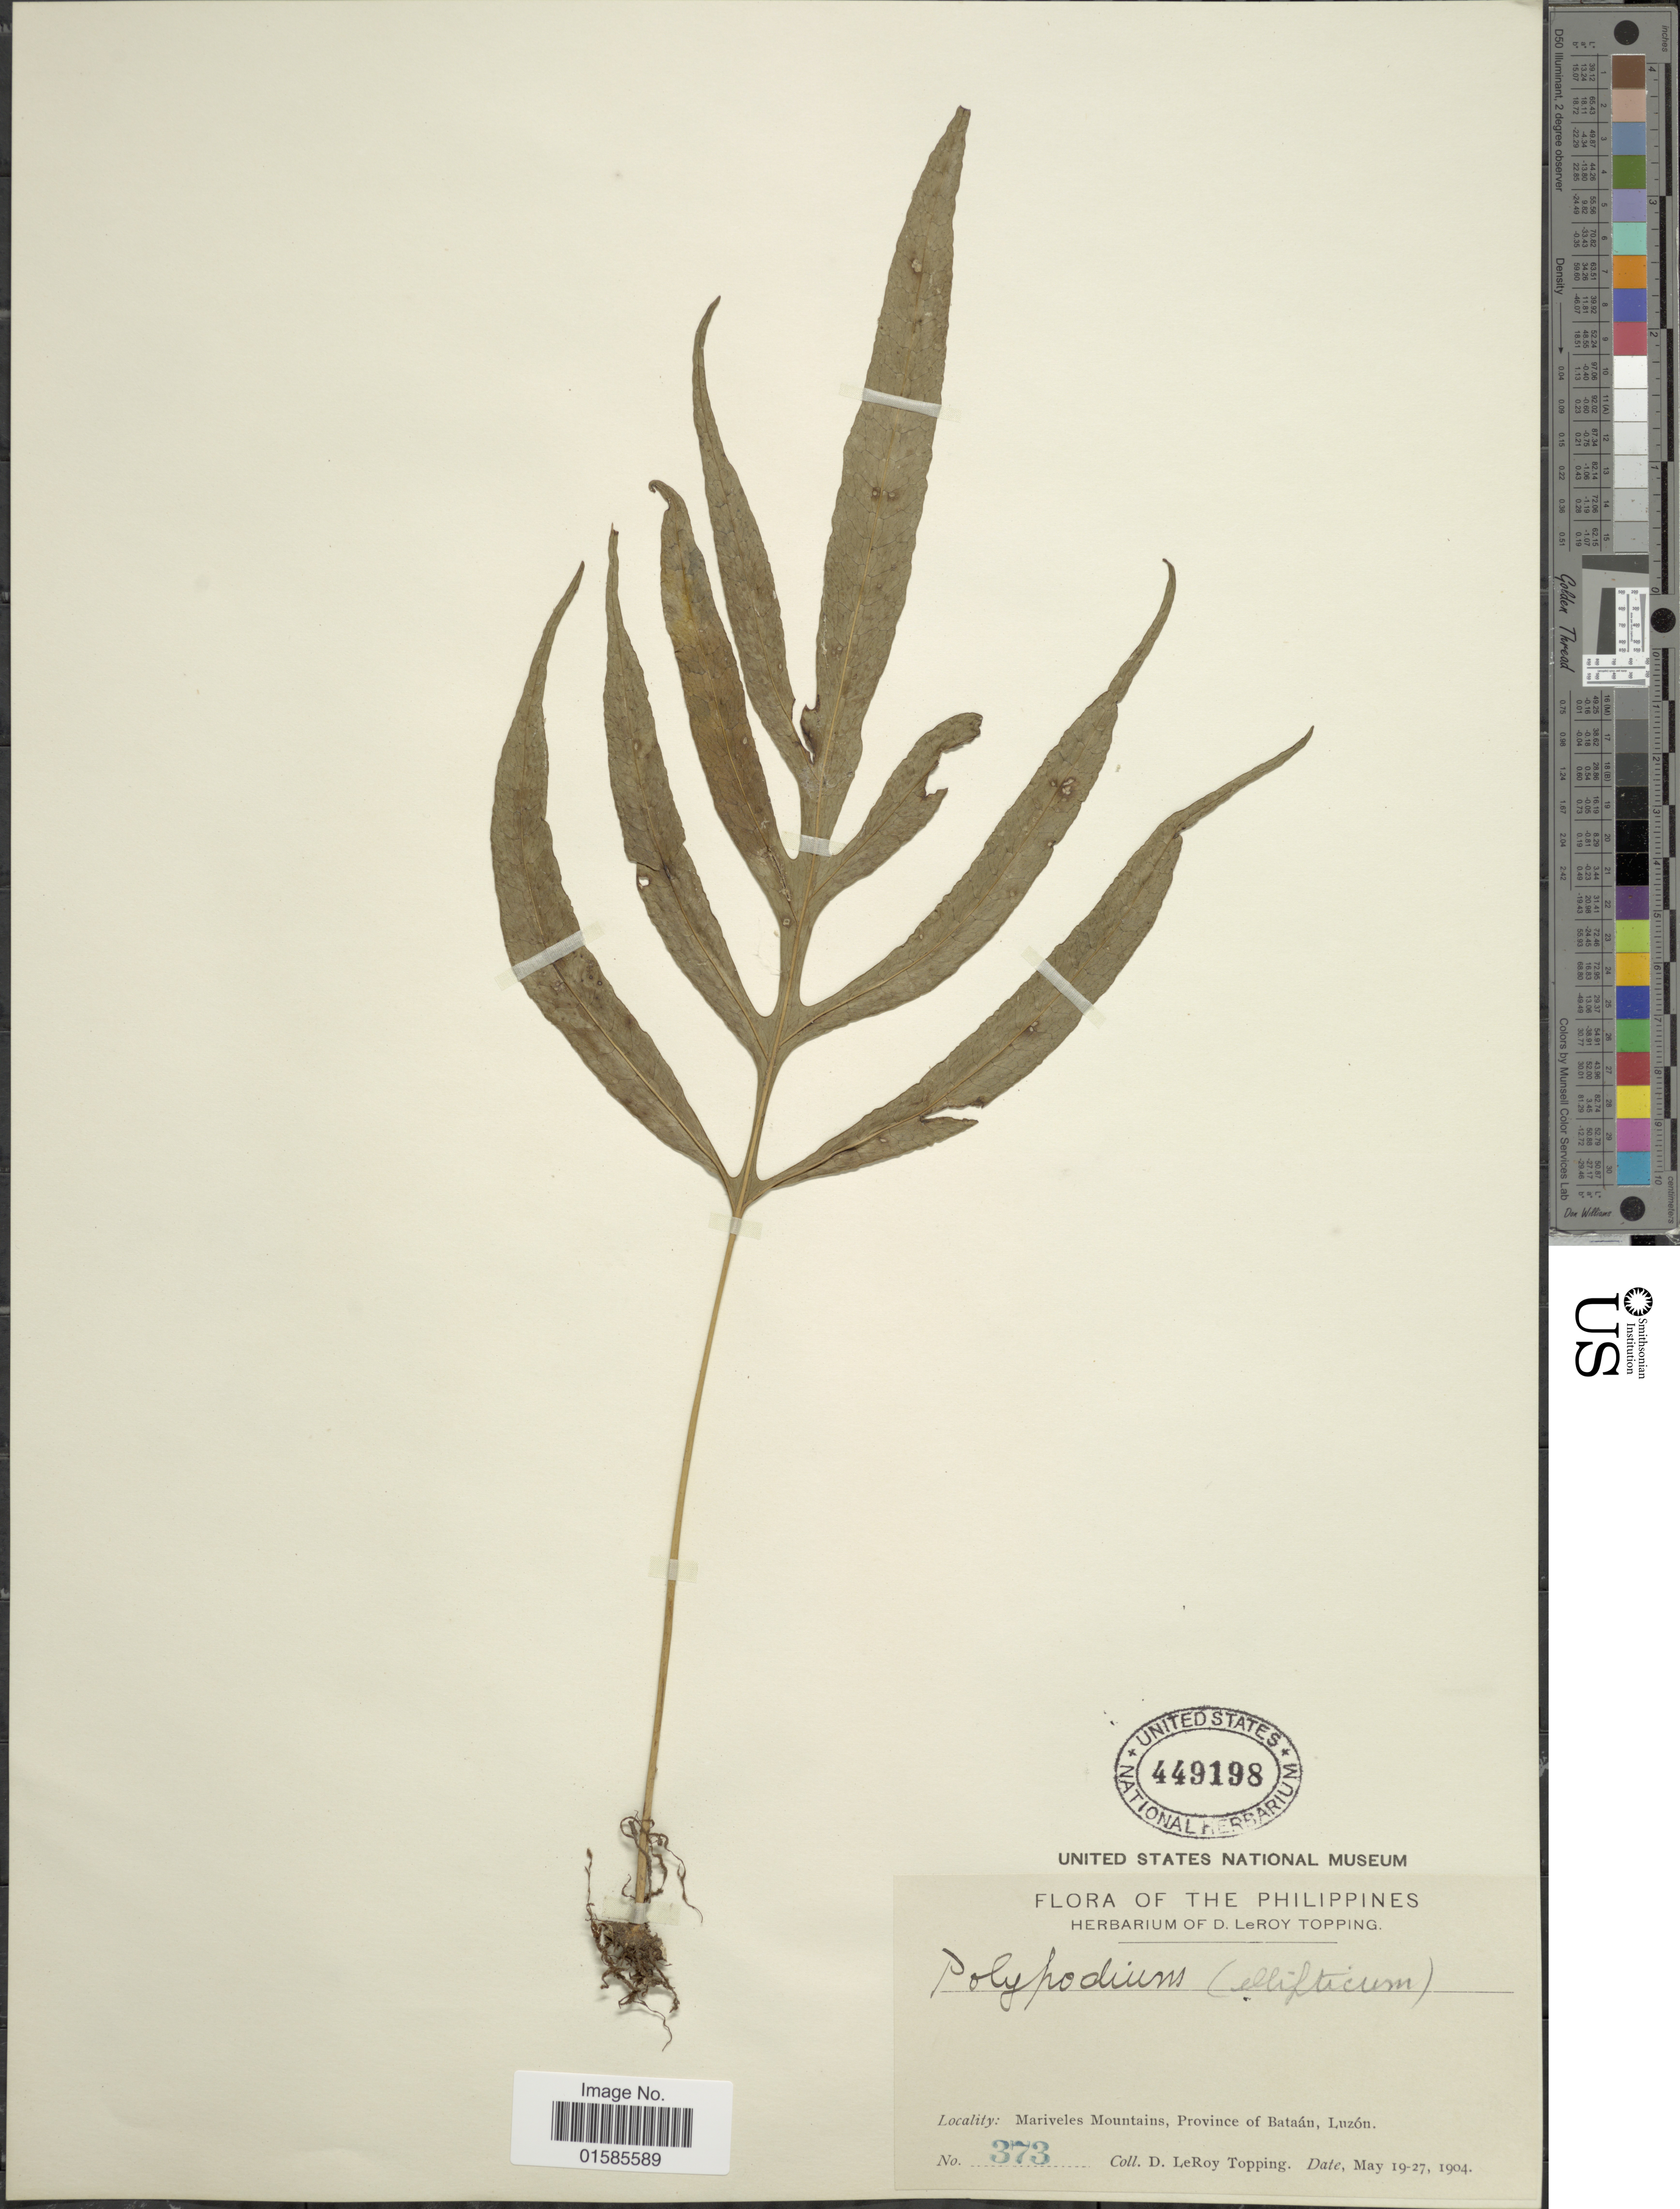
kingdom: Plantae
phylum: Tracheophyta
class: Polypodiopsida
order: Polypodiales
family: Polypodiaceae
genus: Leptochilus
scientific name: Leptochilus ellipticus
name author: (Thunb.) Noot.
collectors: D. L. Topping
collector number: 373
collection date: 1904-05-19/1904-05-27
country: Philippines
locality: The Philippines, Mariveles Mountains, Province of Bataan, Luzon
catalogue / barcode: US 449198